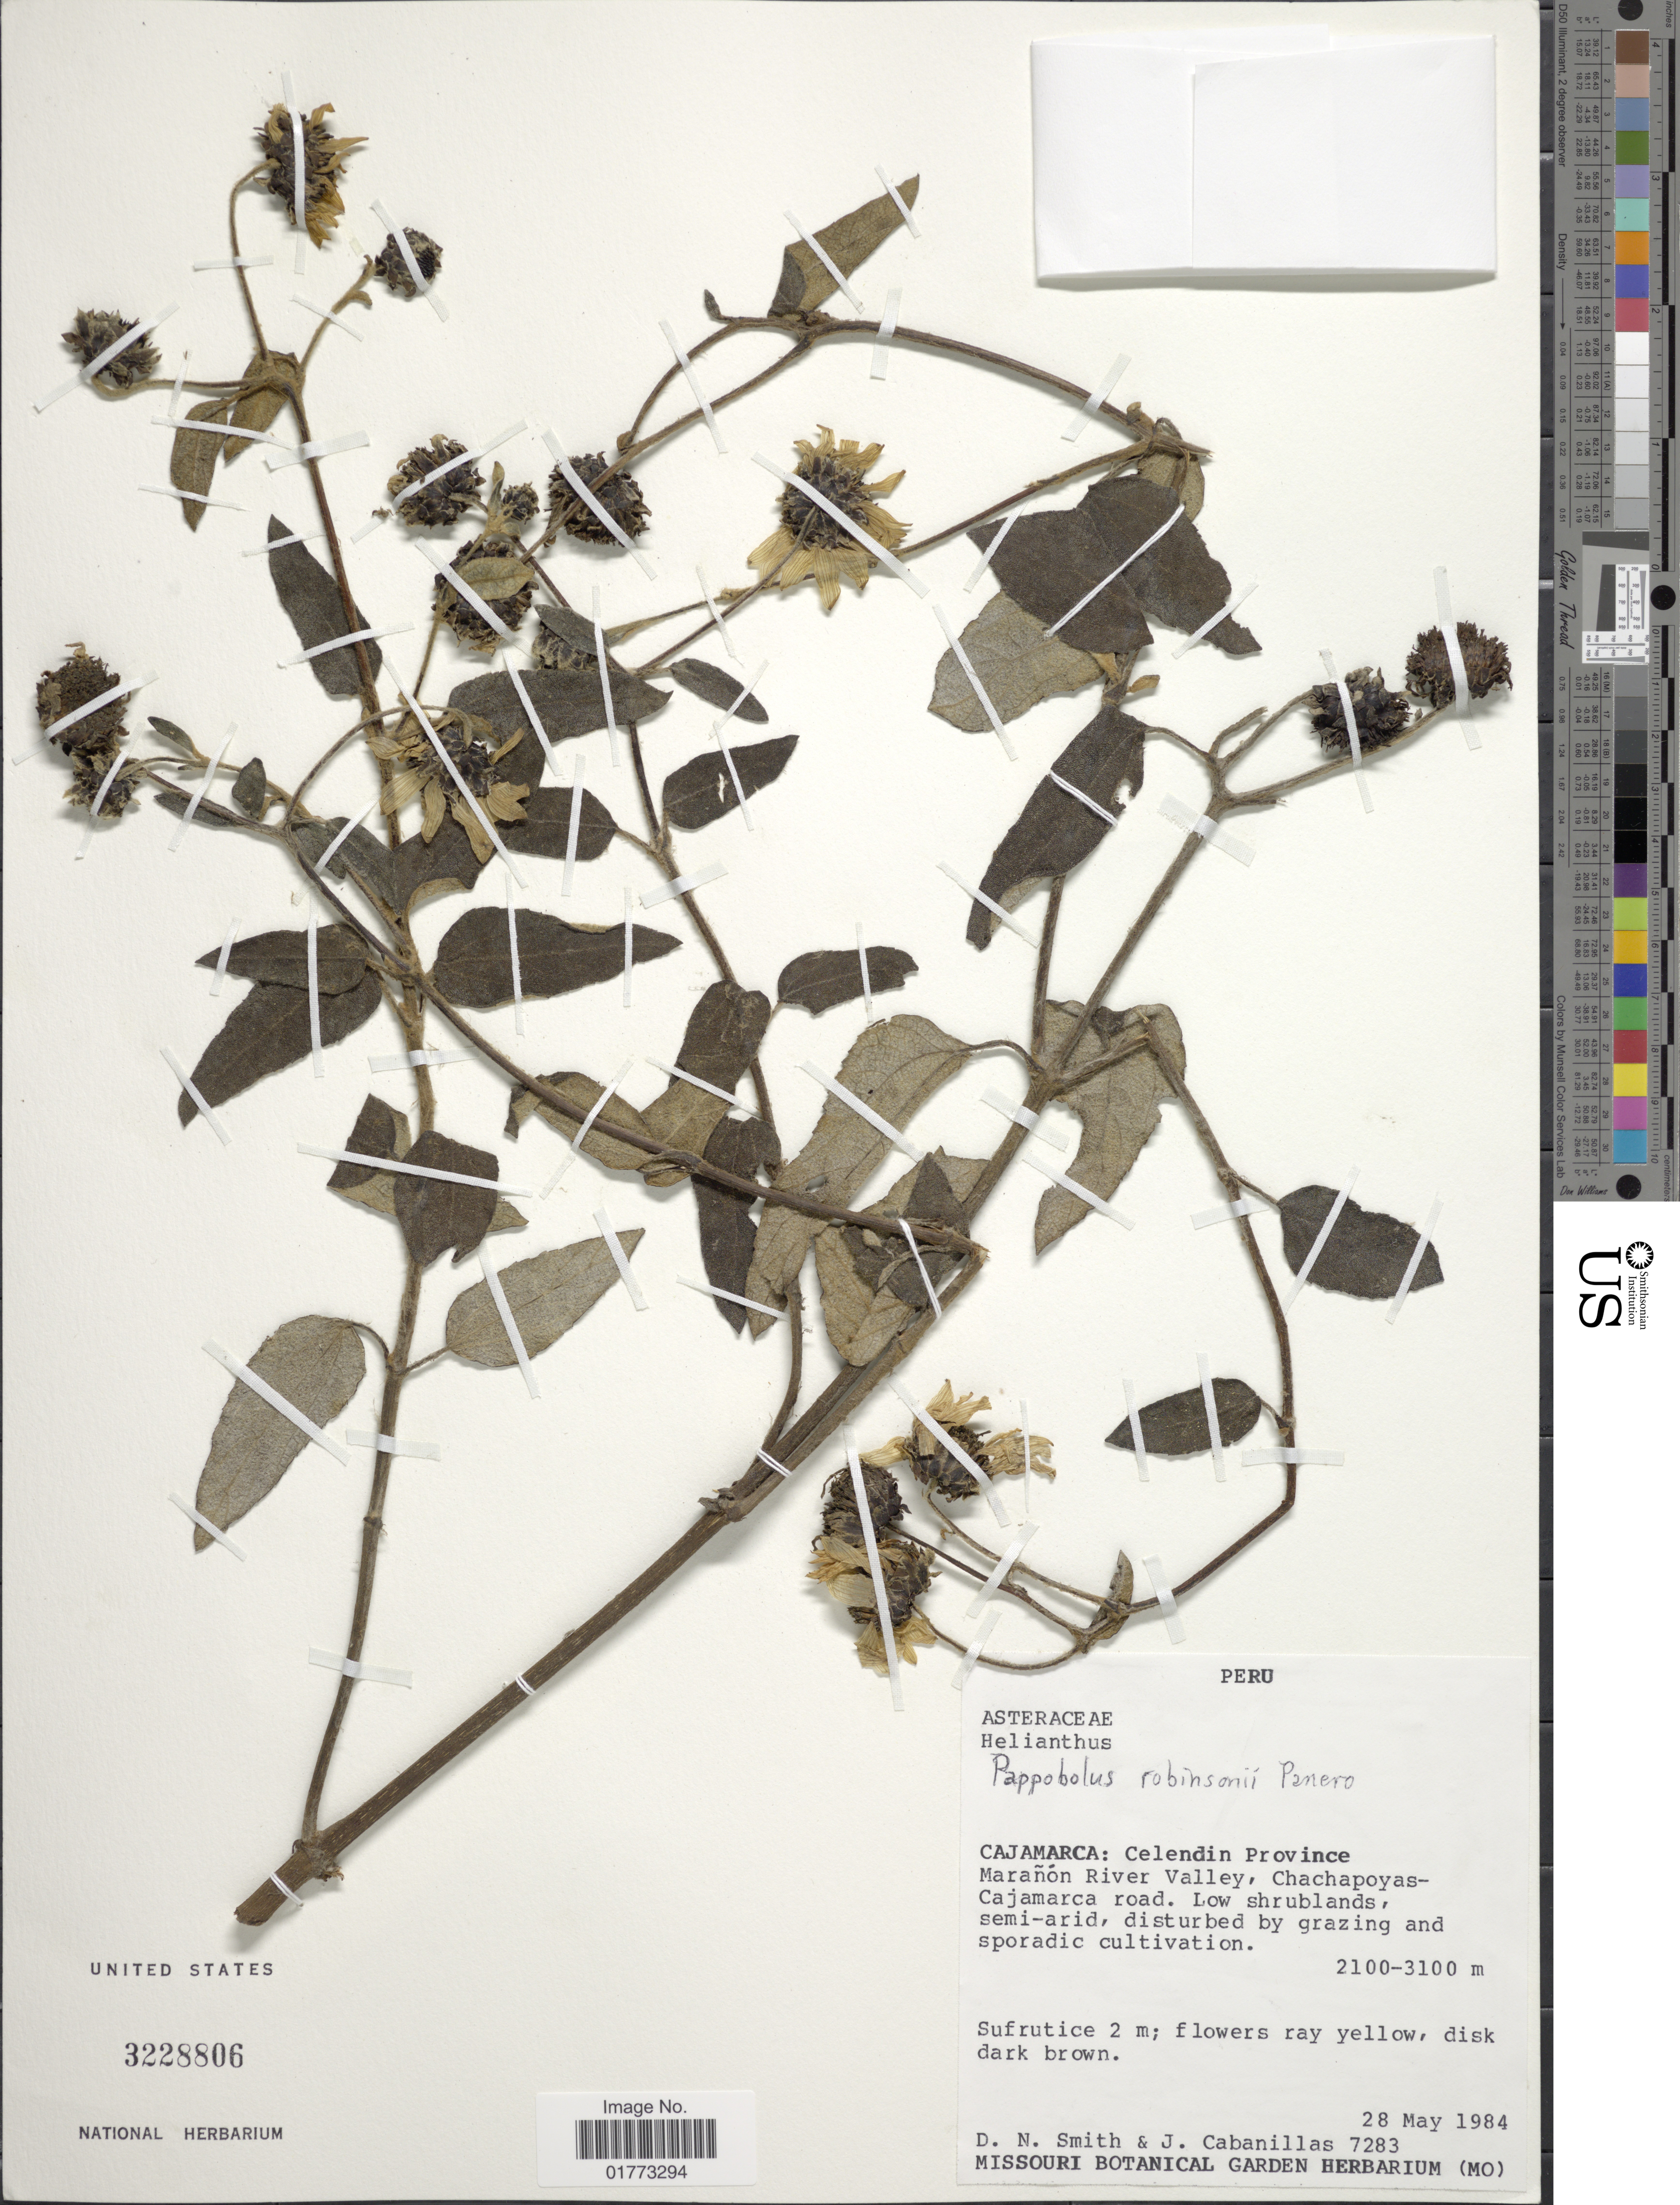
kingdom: Plantae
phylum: Tracheophyta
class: Magnoliopsida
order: Asterales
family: Asteraceae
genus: Pappobolus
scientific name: Pappobolus robinsonii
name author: Panero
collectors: D. Smith & J. Cabanillas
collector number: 7283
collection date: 1984-05-28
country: Peru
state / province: Cajamarca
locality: Celendin Province, Marañón River Valley, Chachapoyas-Cajamarca road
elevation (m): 2100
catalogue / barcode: US 3228806